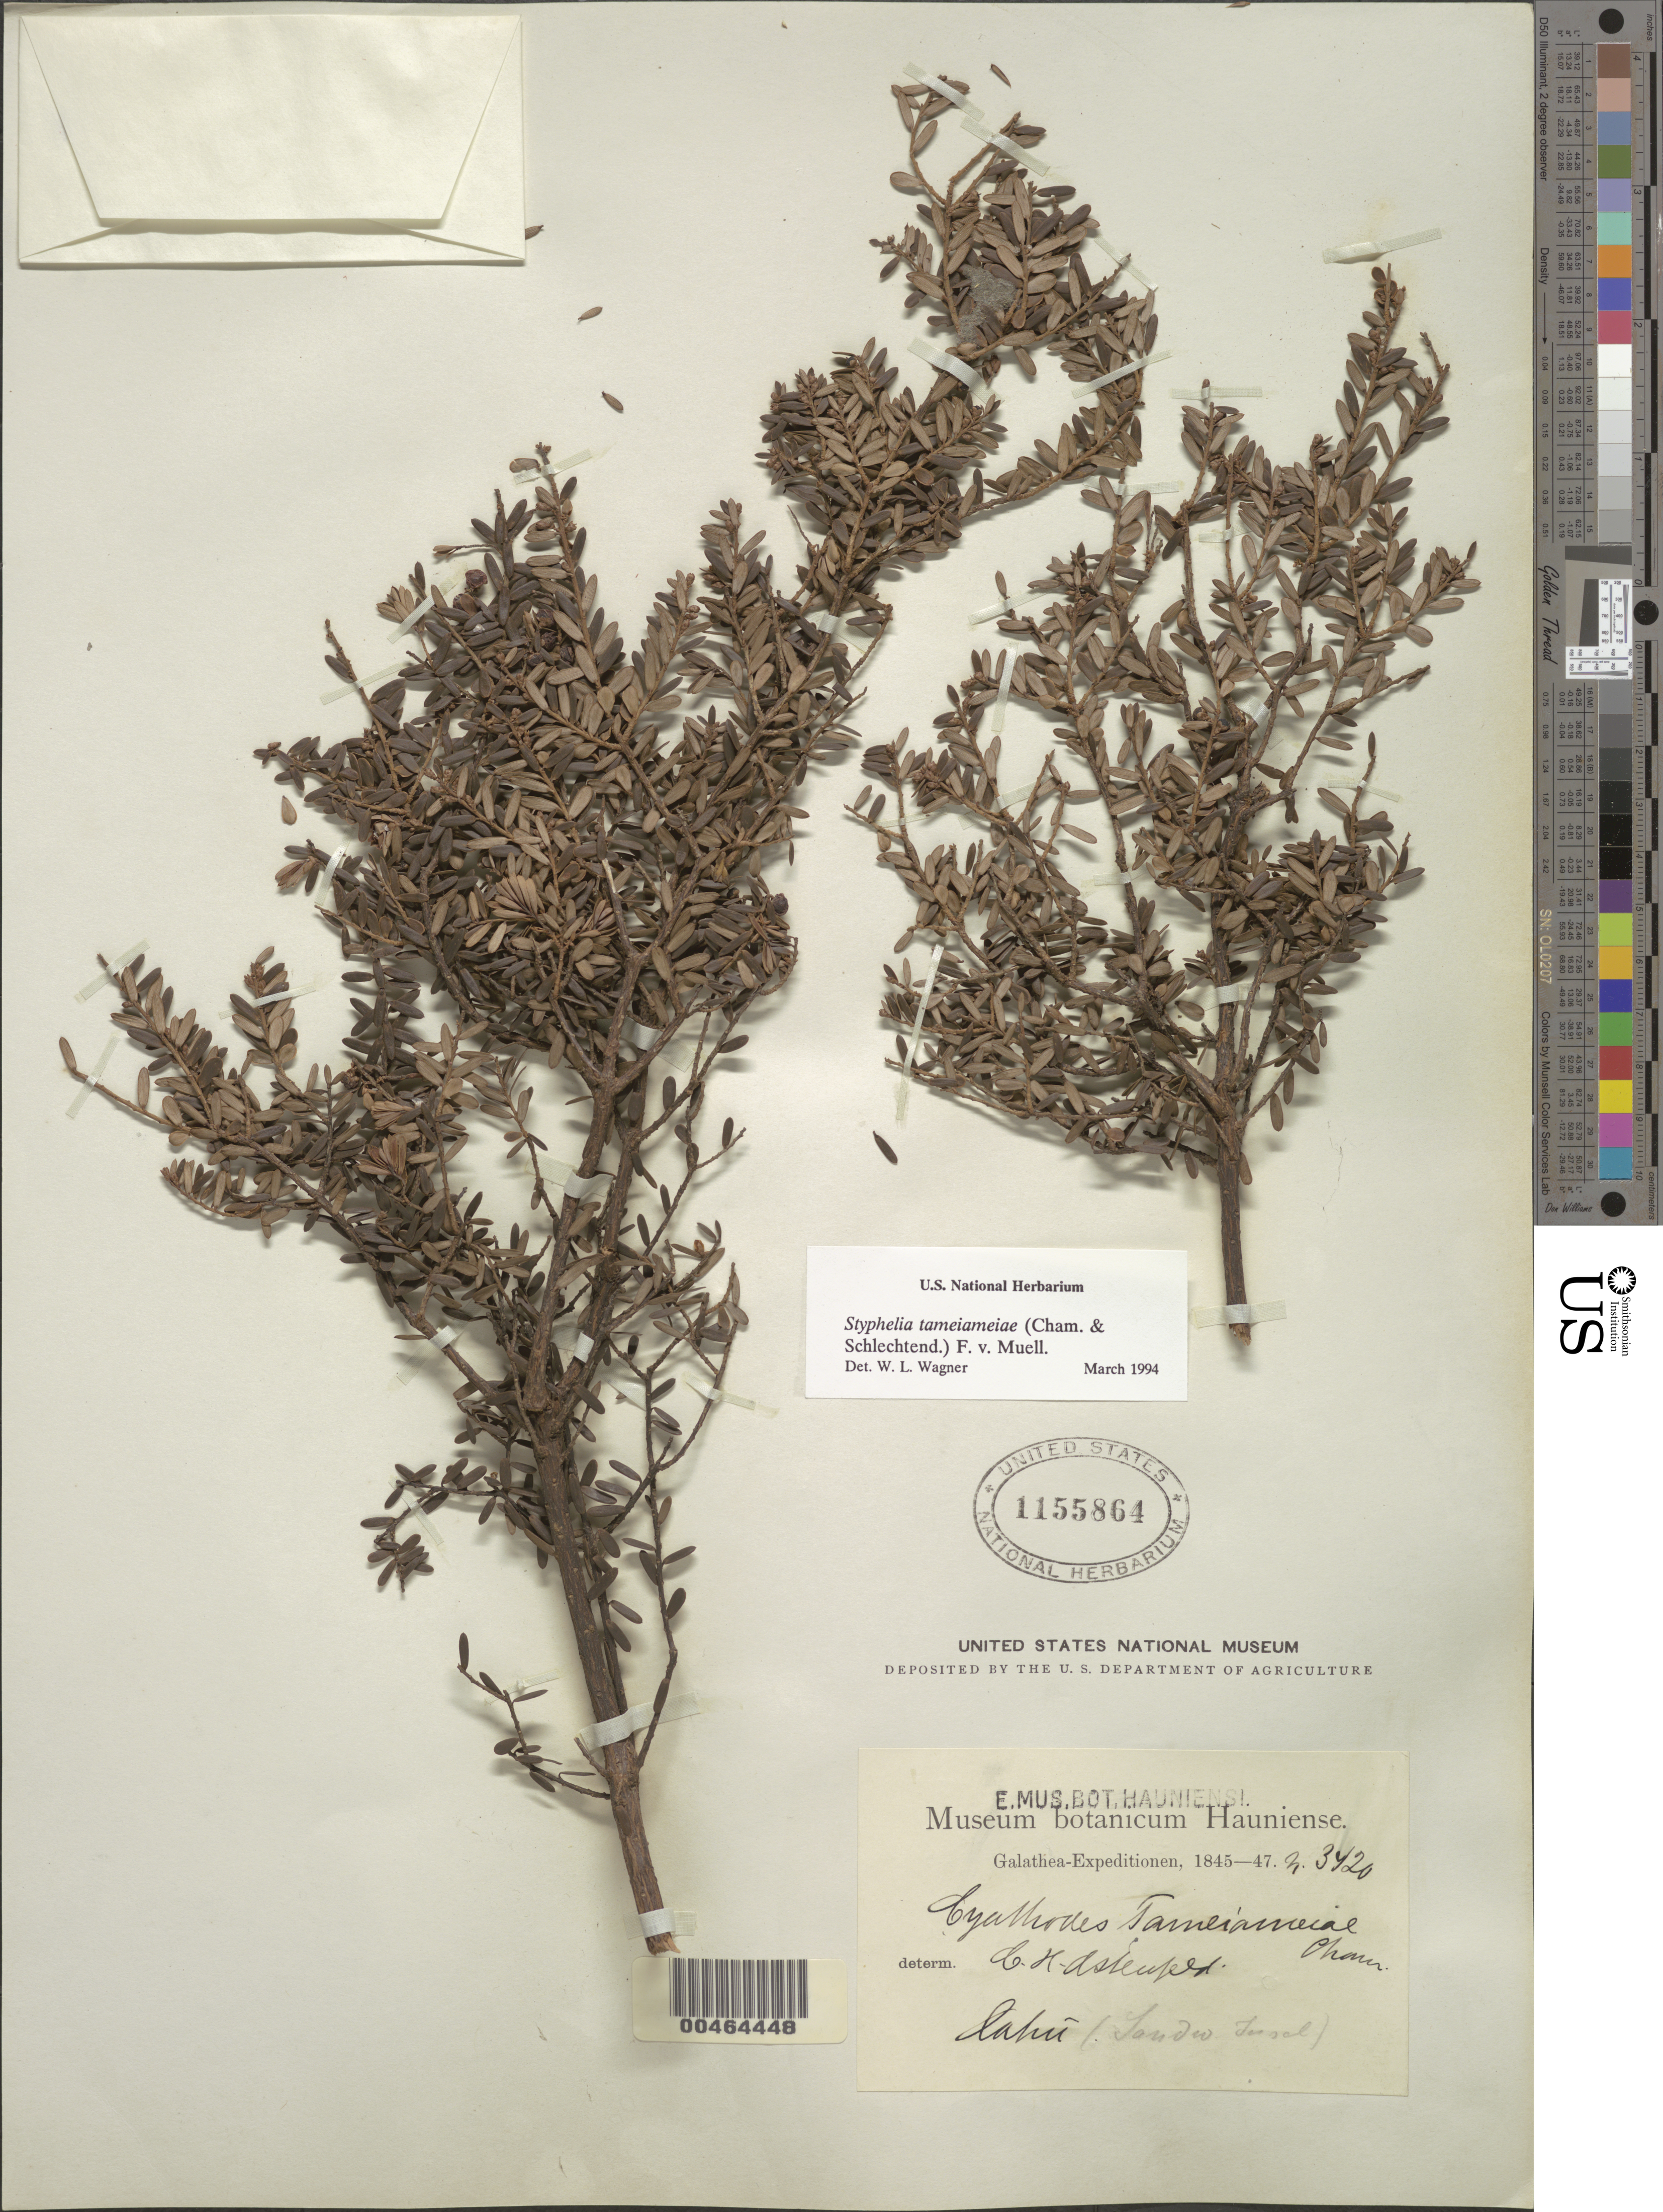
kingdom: Plantae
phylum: Tracheophyta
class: Magnoliopsida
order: Ericales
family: Ericaceae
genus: Leptecophylla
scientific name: Leptecophylla tameiameiae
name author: (Cham. & Schltdl.) C.M. Weiller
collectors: ex Museum Botanicum Hauniense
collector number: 3420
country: United States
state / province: Hawaii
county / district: Honolulu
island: Oahu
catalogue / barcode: US 1155864